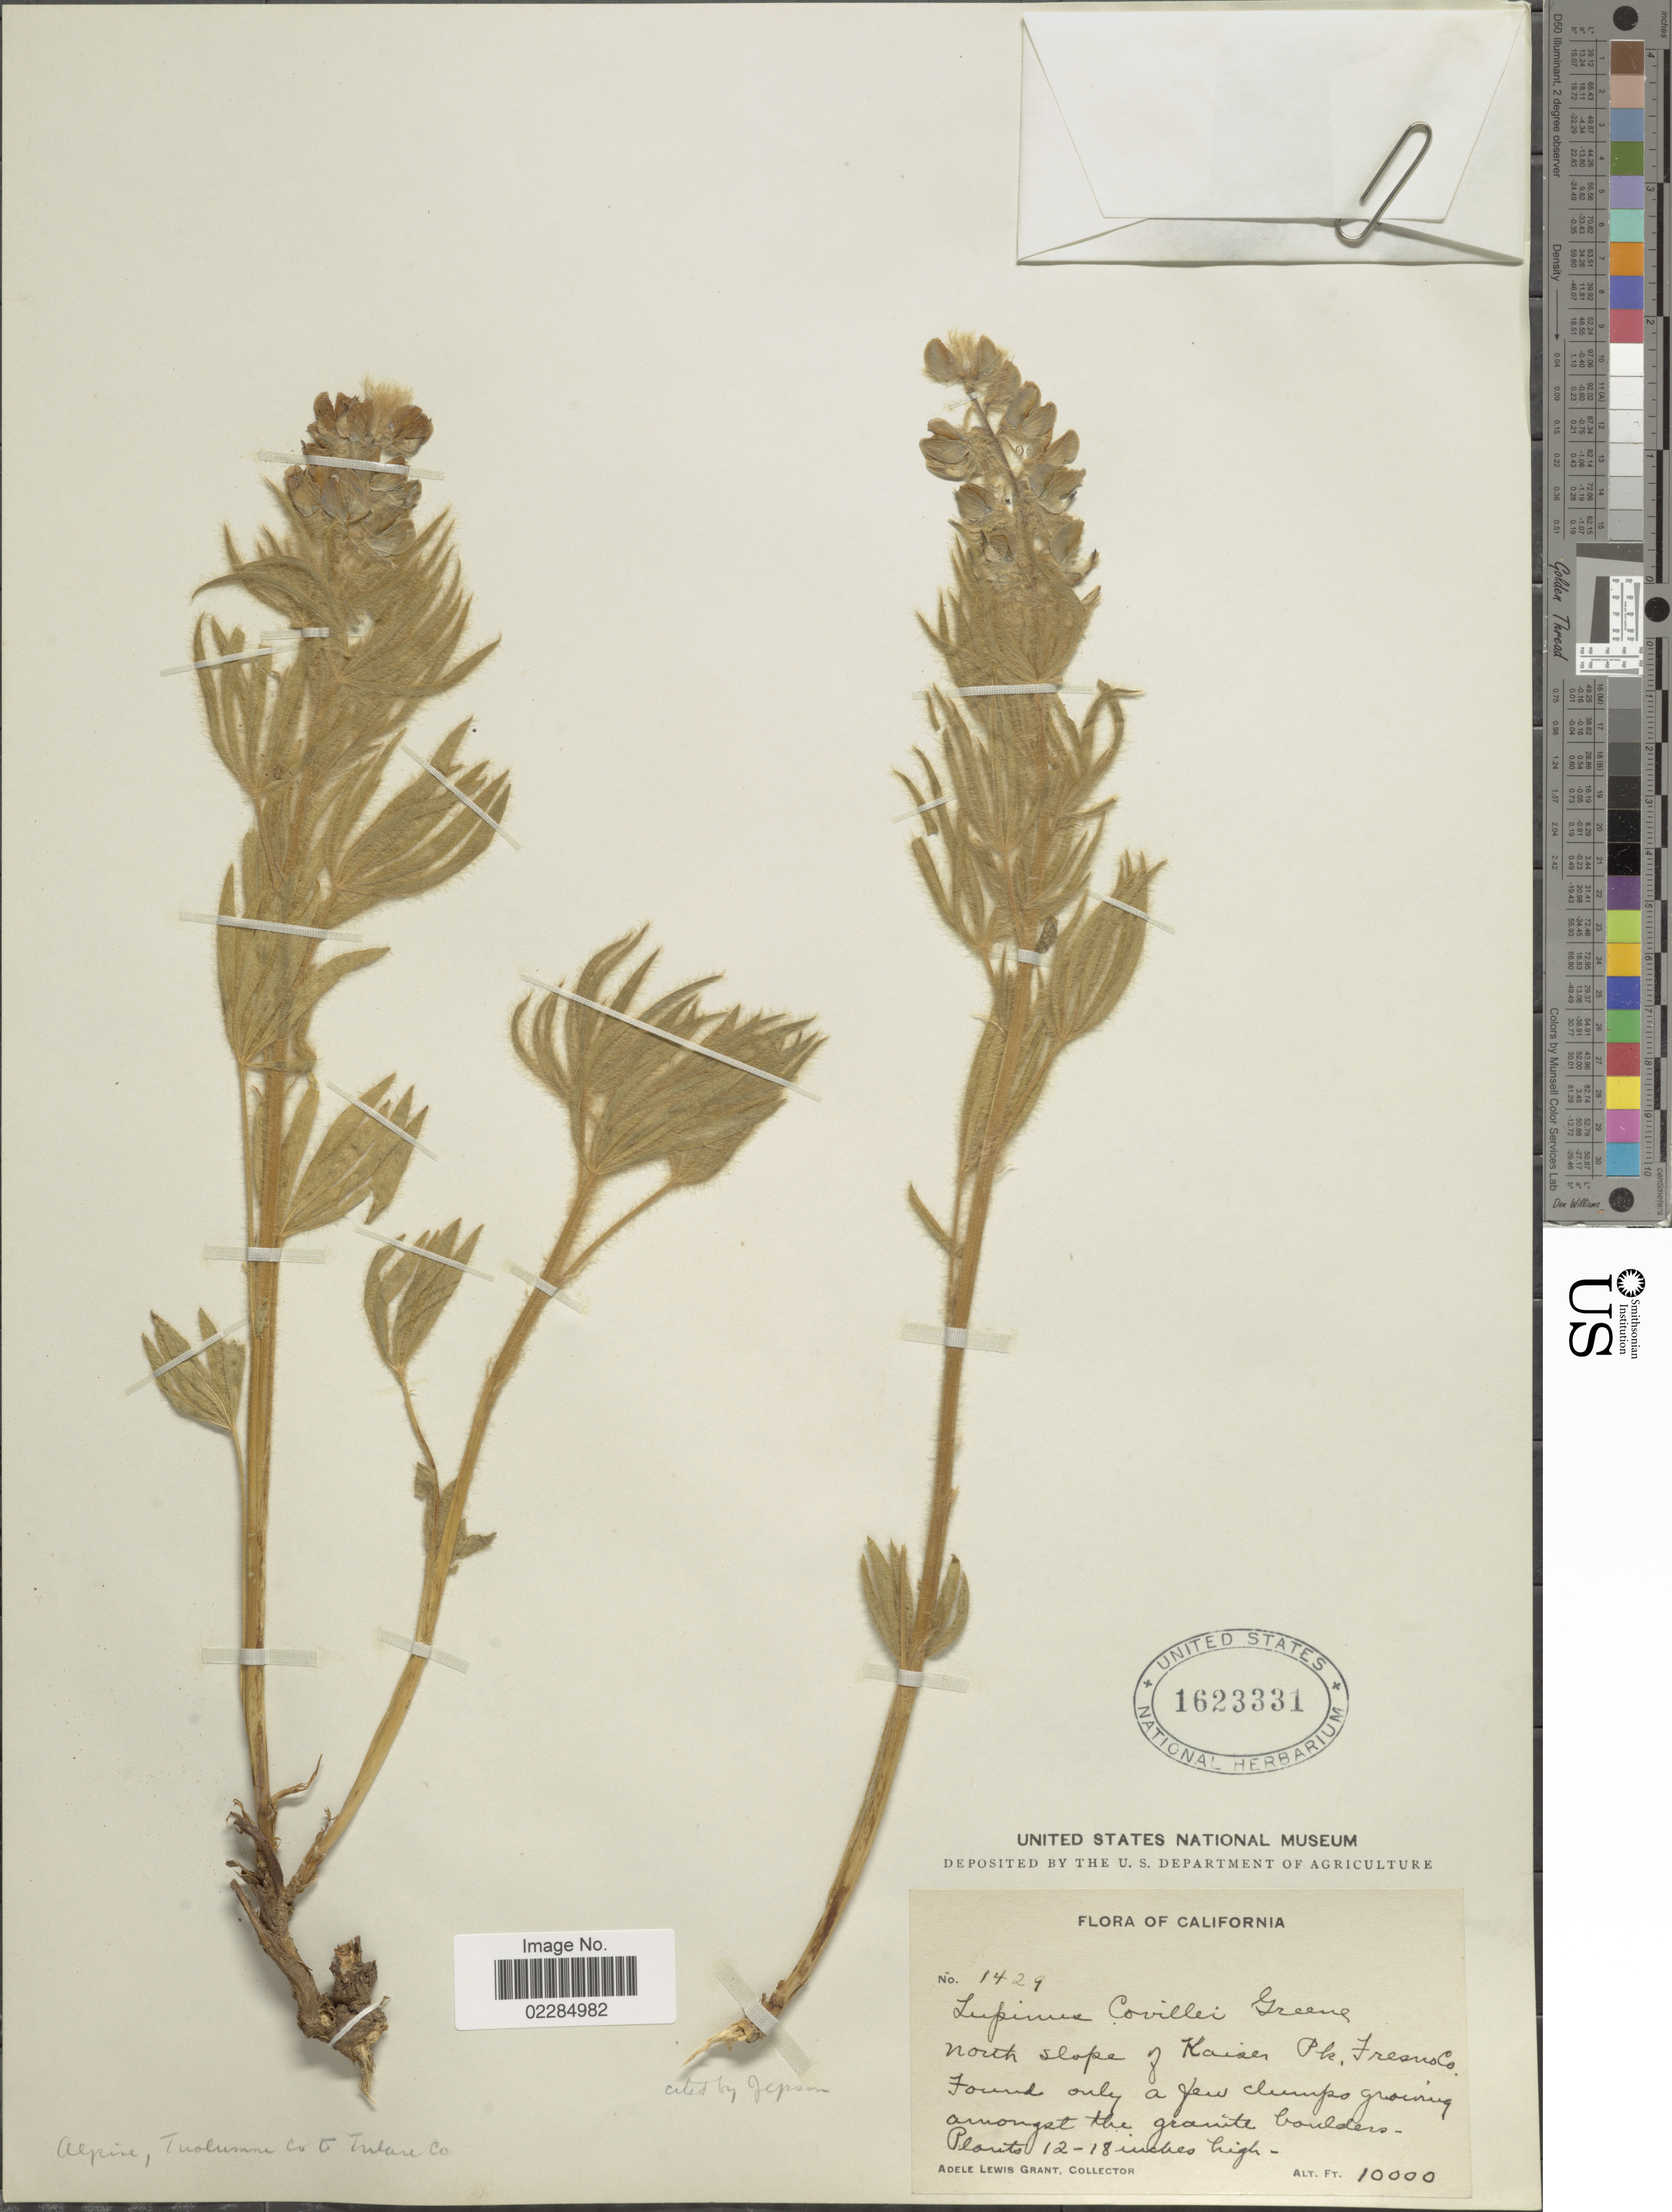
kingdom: Plantae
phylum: Tracheophyta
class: Magnoliopsida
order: Fabales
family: Fabaceae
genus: Lupinus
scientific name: Lupinus covillei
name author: Greene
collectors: A. L. Grant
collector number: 1429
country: United States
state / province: California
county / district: Fresno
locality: North slope of Kaiser Pk, Fresno County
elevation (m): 3048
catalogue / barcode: US 1623331